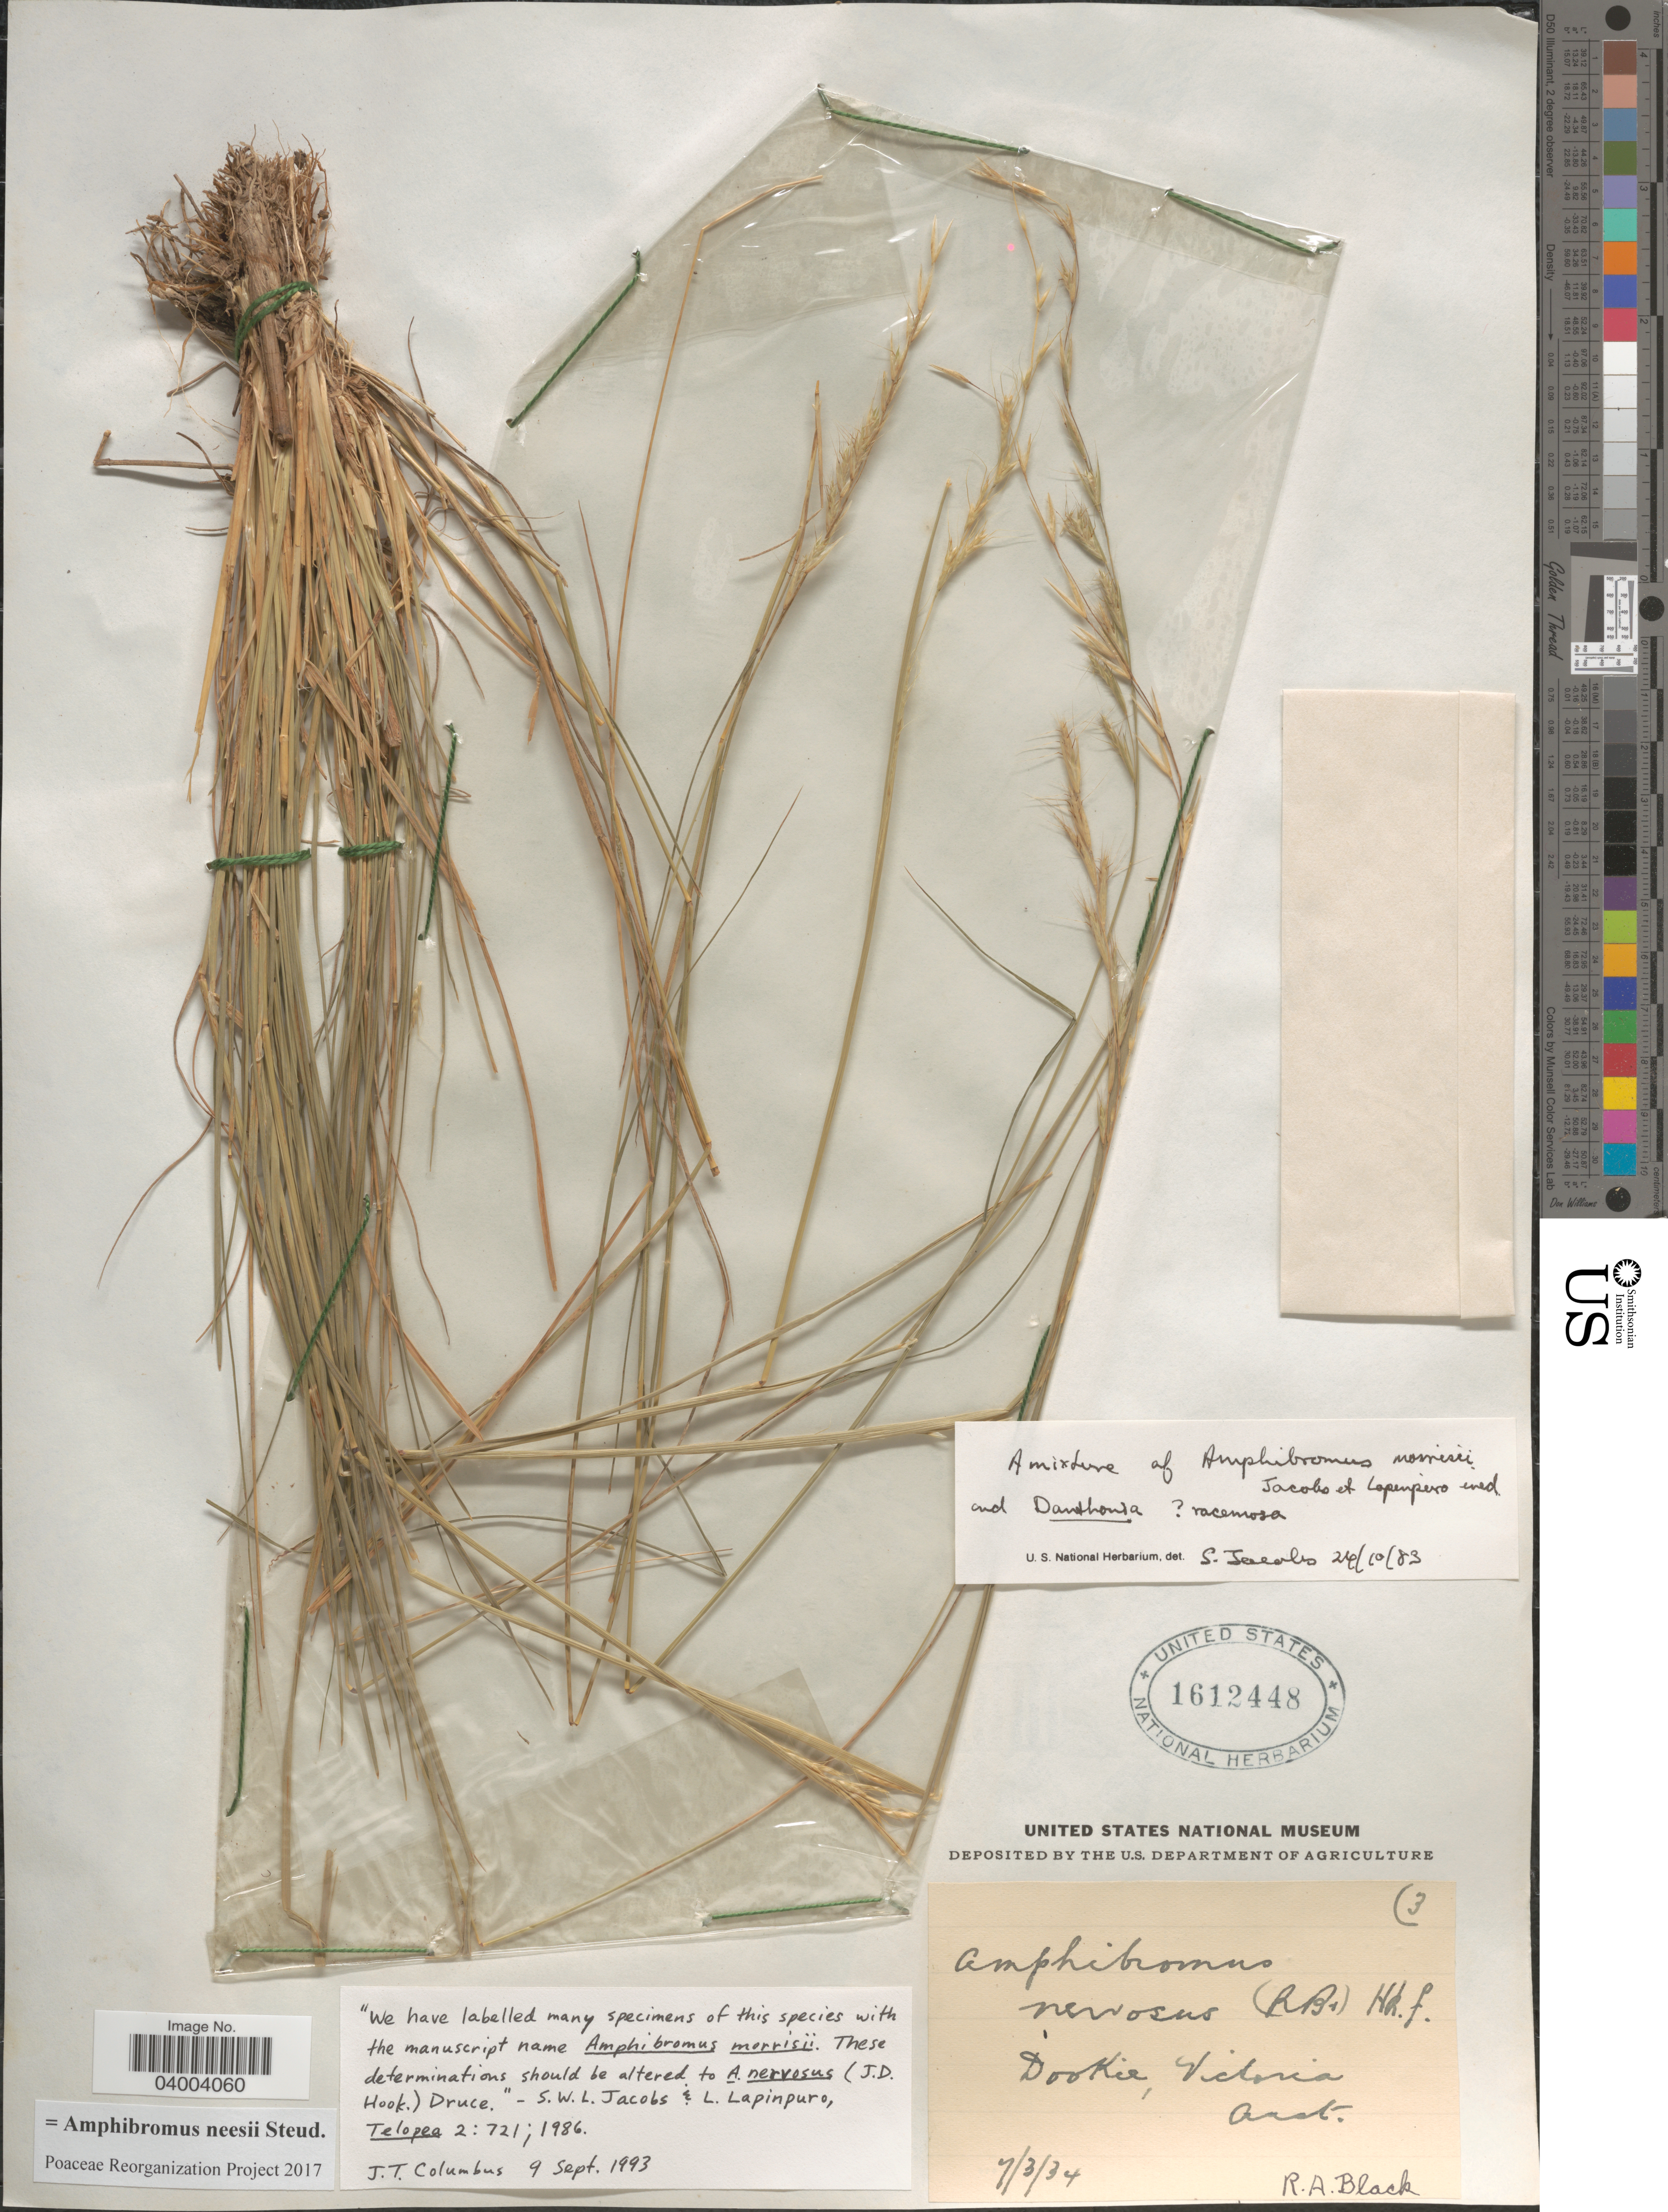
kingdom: Plantae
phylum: Tracheophyta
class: Liliopsida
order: Poales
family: Poaceae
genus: Amphibromus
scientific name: Amphibromus neesii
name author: Steud.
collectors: R. A. Black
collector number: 3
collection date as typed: Transcribed d/m/y: 7/3/34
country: Australia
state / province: Victoria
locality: Dookie, Victoria Aust.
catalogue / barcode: US 1612448